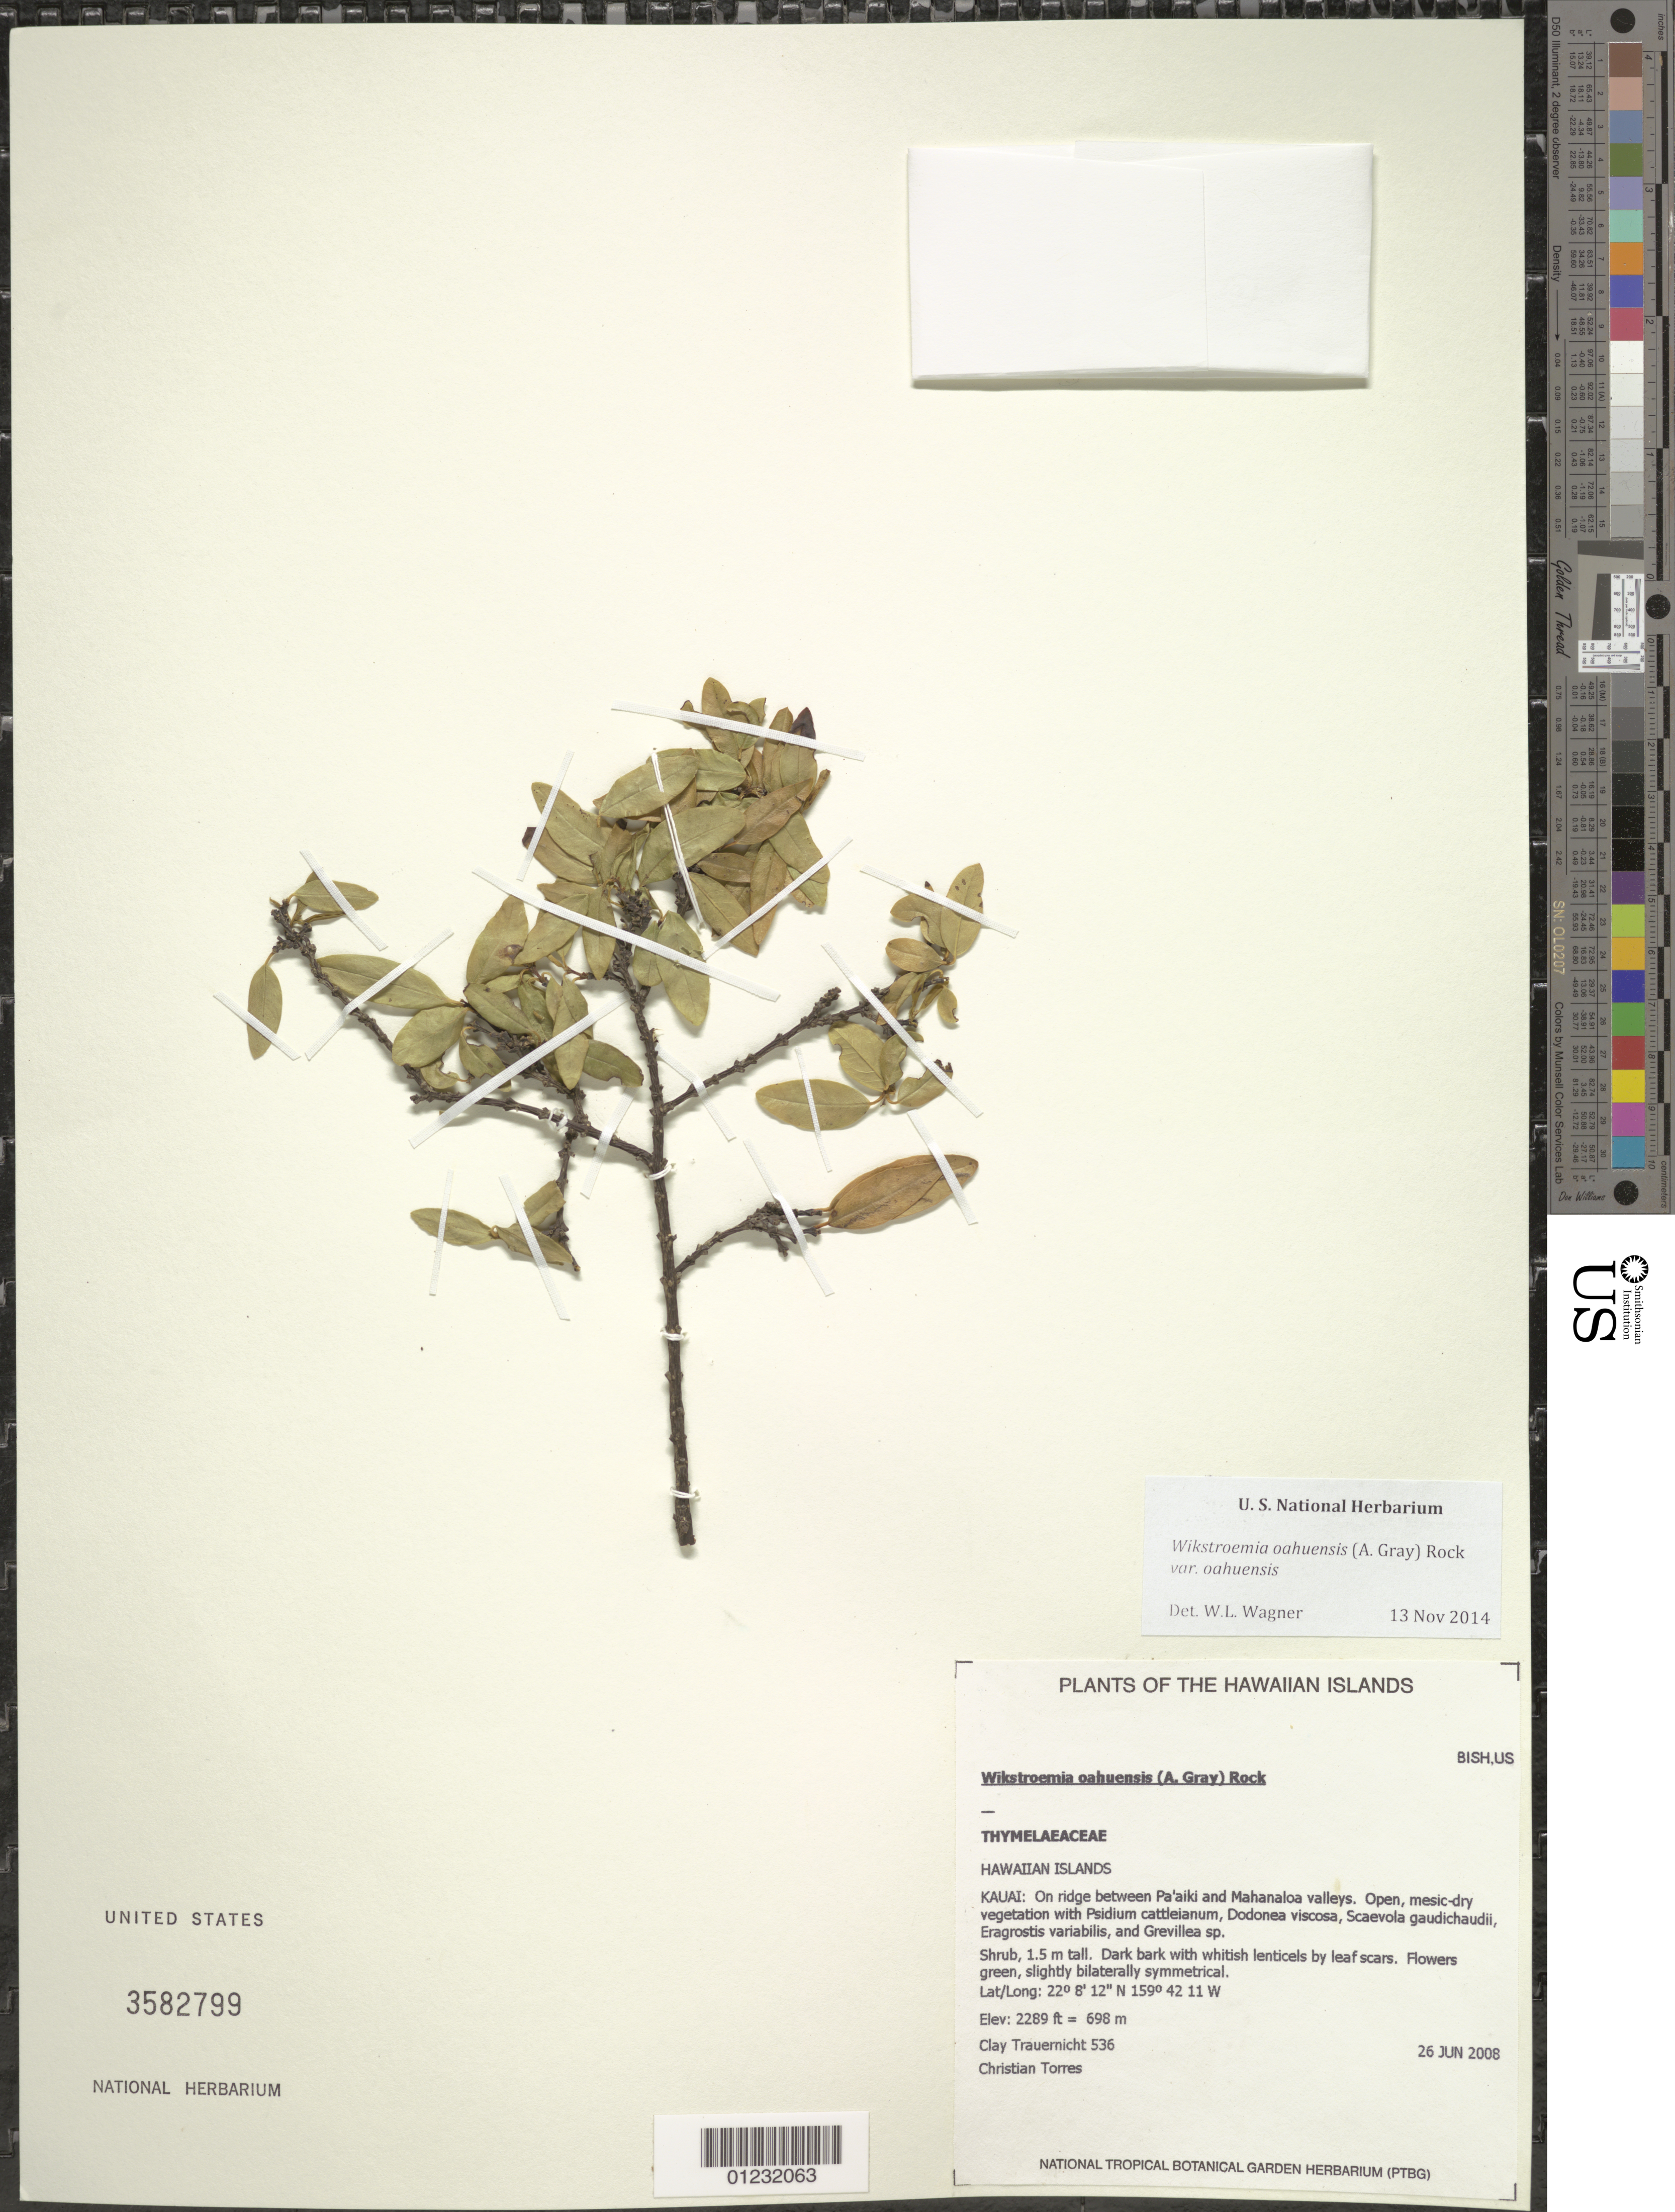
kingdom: Plantae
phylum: Tracheophyta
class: Magnoliopsida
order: Malvales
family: Thymelaeaceae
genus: Wikstroemia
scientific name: Wikstroemia oahuensis var. oahuensis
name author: (A. Gray) Rock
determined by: Wagner, W. L., (BOT), Smithsonian Institution - National Museum of Natural History (UNITED STATES)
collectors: C. Trauernicht & C. Torres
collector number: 536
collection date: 2008-06-26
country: United States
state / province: Hawaii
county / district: Kaui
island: Kaua'i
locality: On ridge between Pa'aiki and Mahanaloa valleys.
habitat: Open, mesic- dry vegetation.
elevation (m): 698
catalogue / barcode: US 3582799